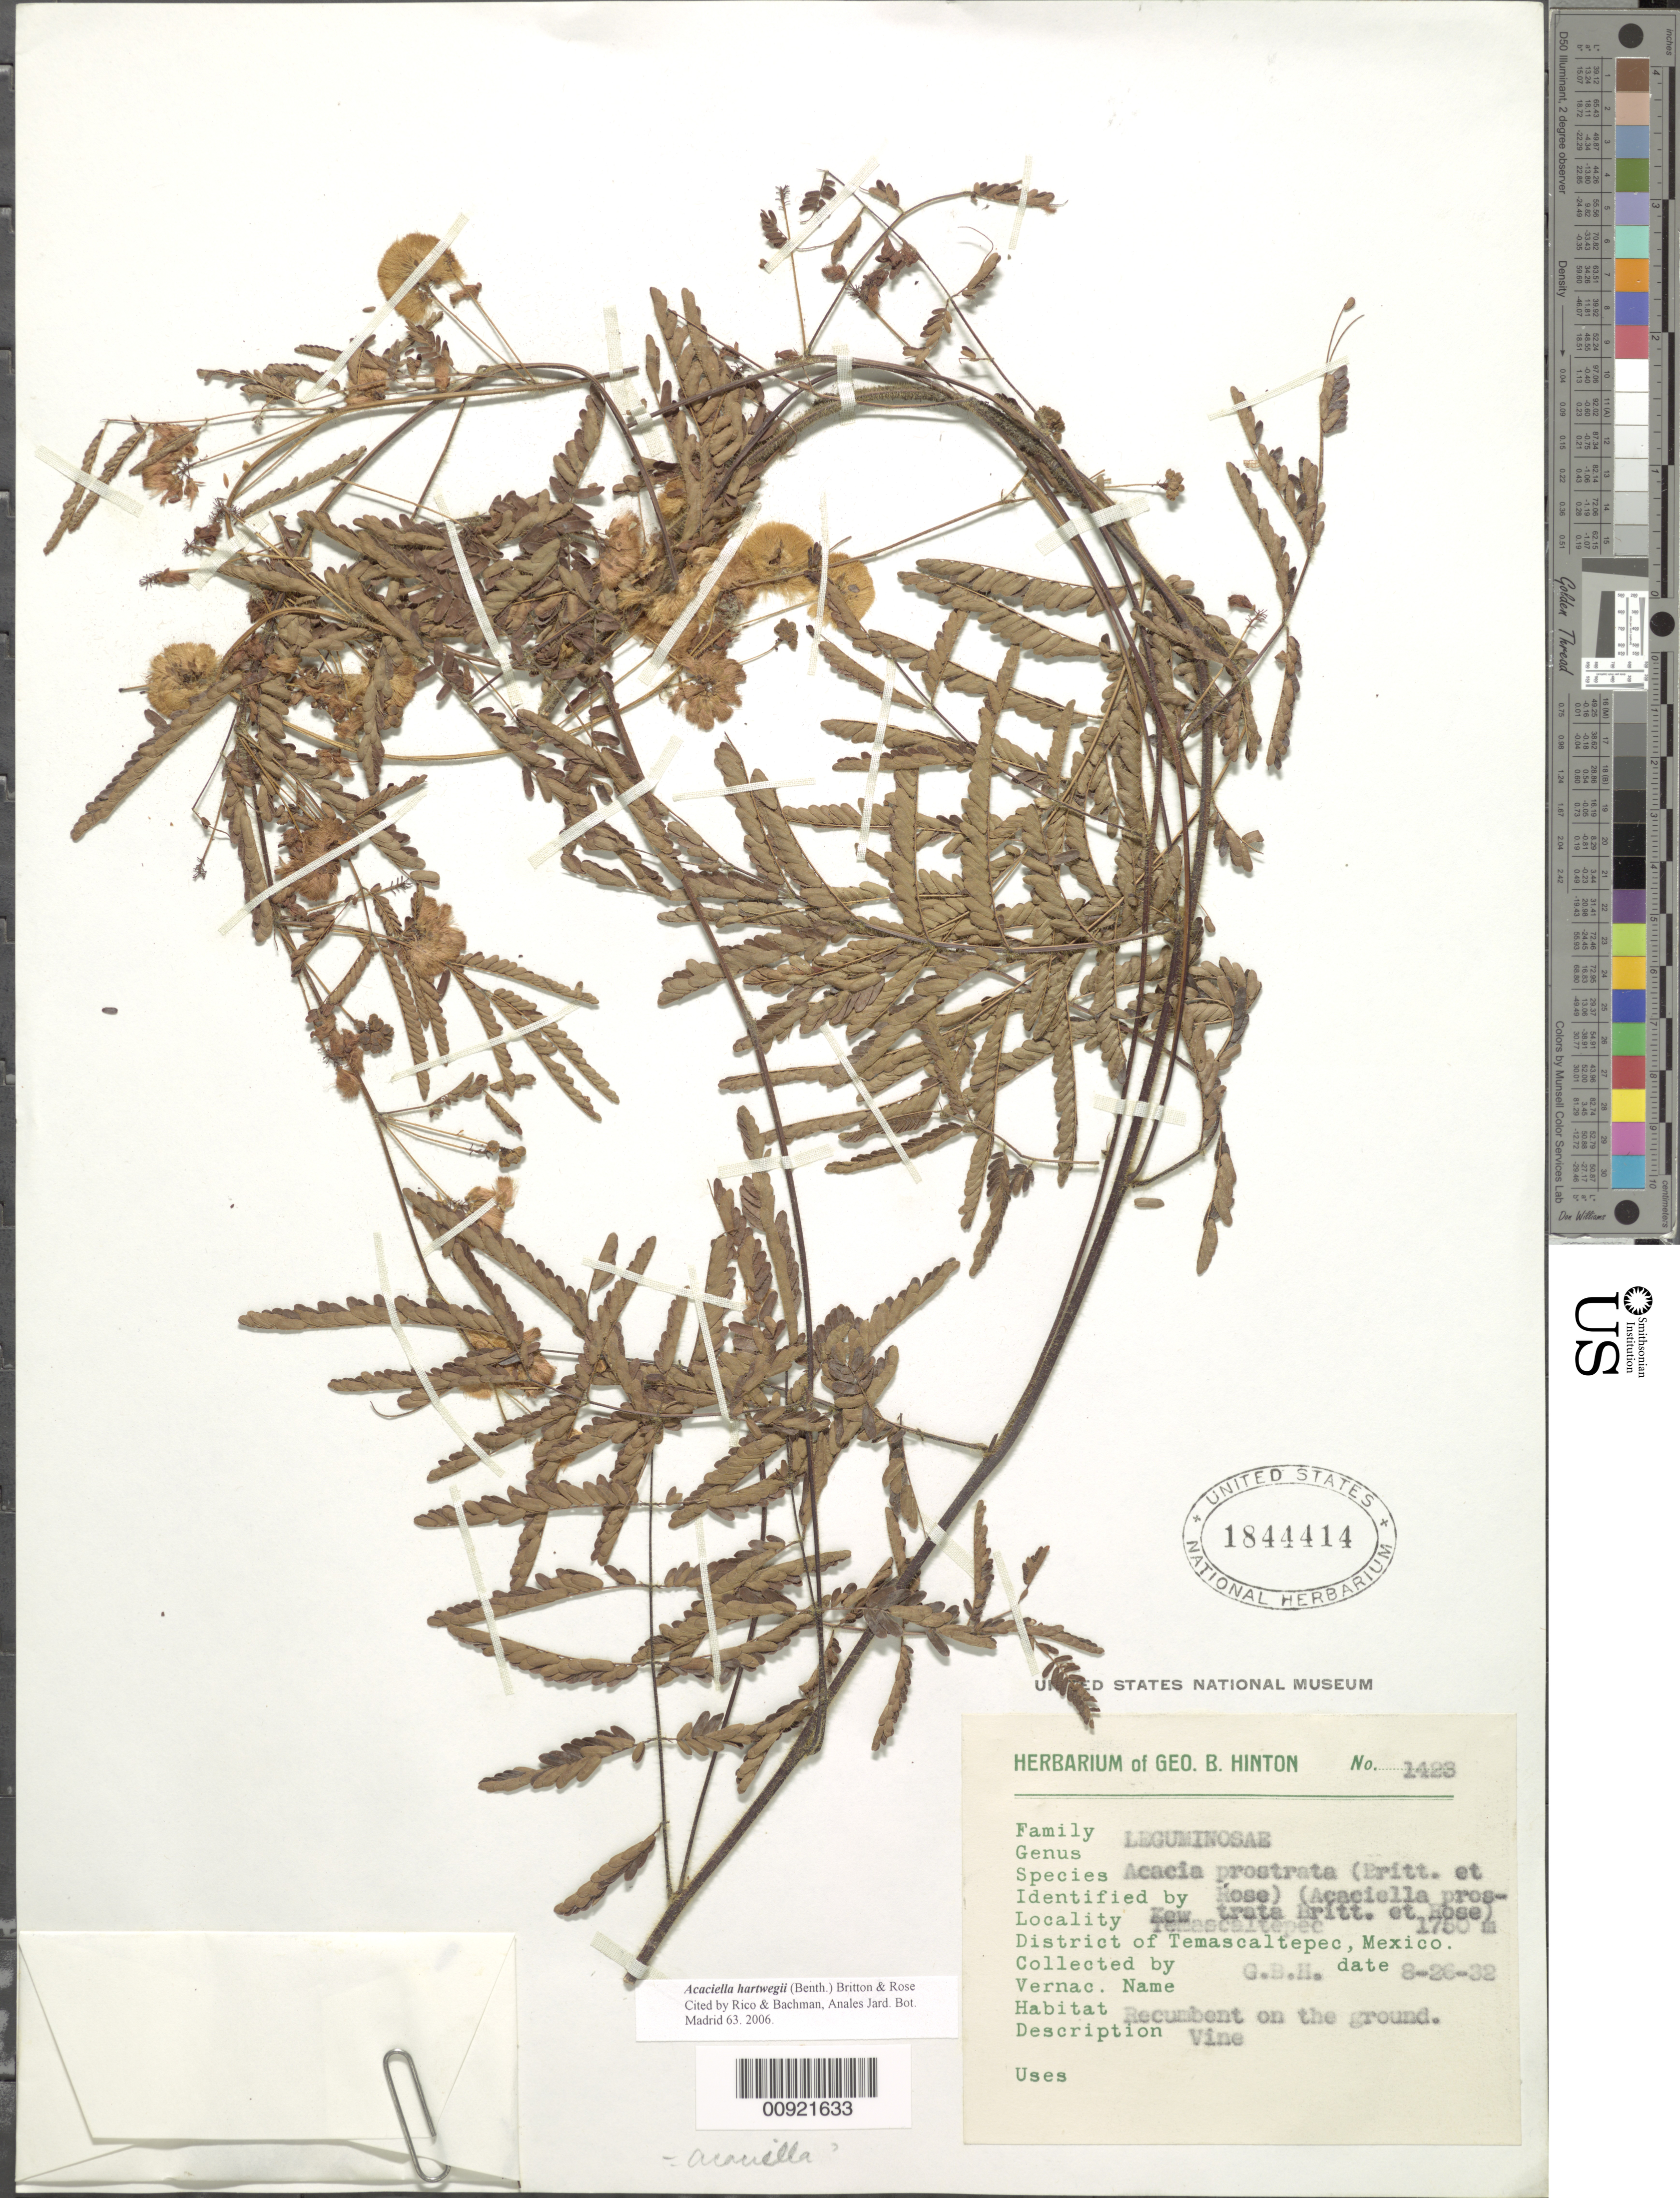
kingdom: Plantae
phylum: Tracheophyta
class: Magnoliopsida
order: Fabales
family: Fabaceae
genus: Acaciella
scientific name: Acaciella hartwegii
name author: (Benth.) Britton & Rose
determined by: Rico, L.; Bachman, --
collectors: G. B. Hinton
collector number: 1423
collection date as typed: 26 Aug 1932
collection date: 1932-08-26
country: Mexico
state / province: México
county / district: Temascaltepec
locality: Temascaltepec, District Temascaltepec, State of Mexico.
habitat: Recumbent on the ground.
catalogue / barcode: US 1844414